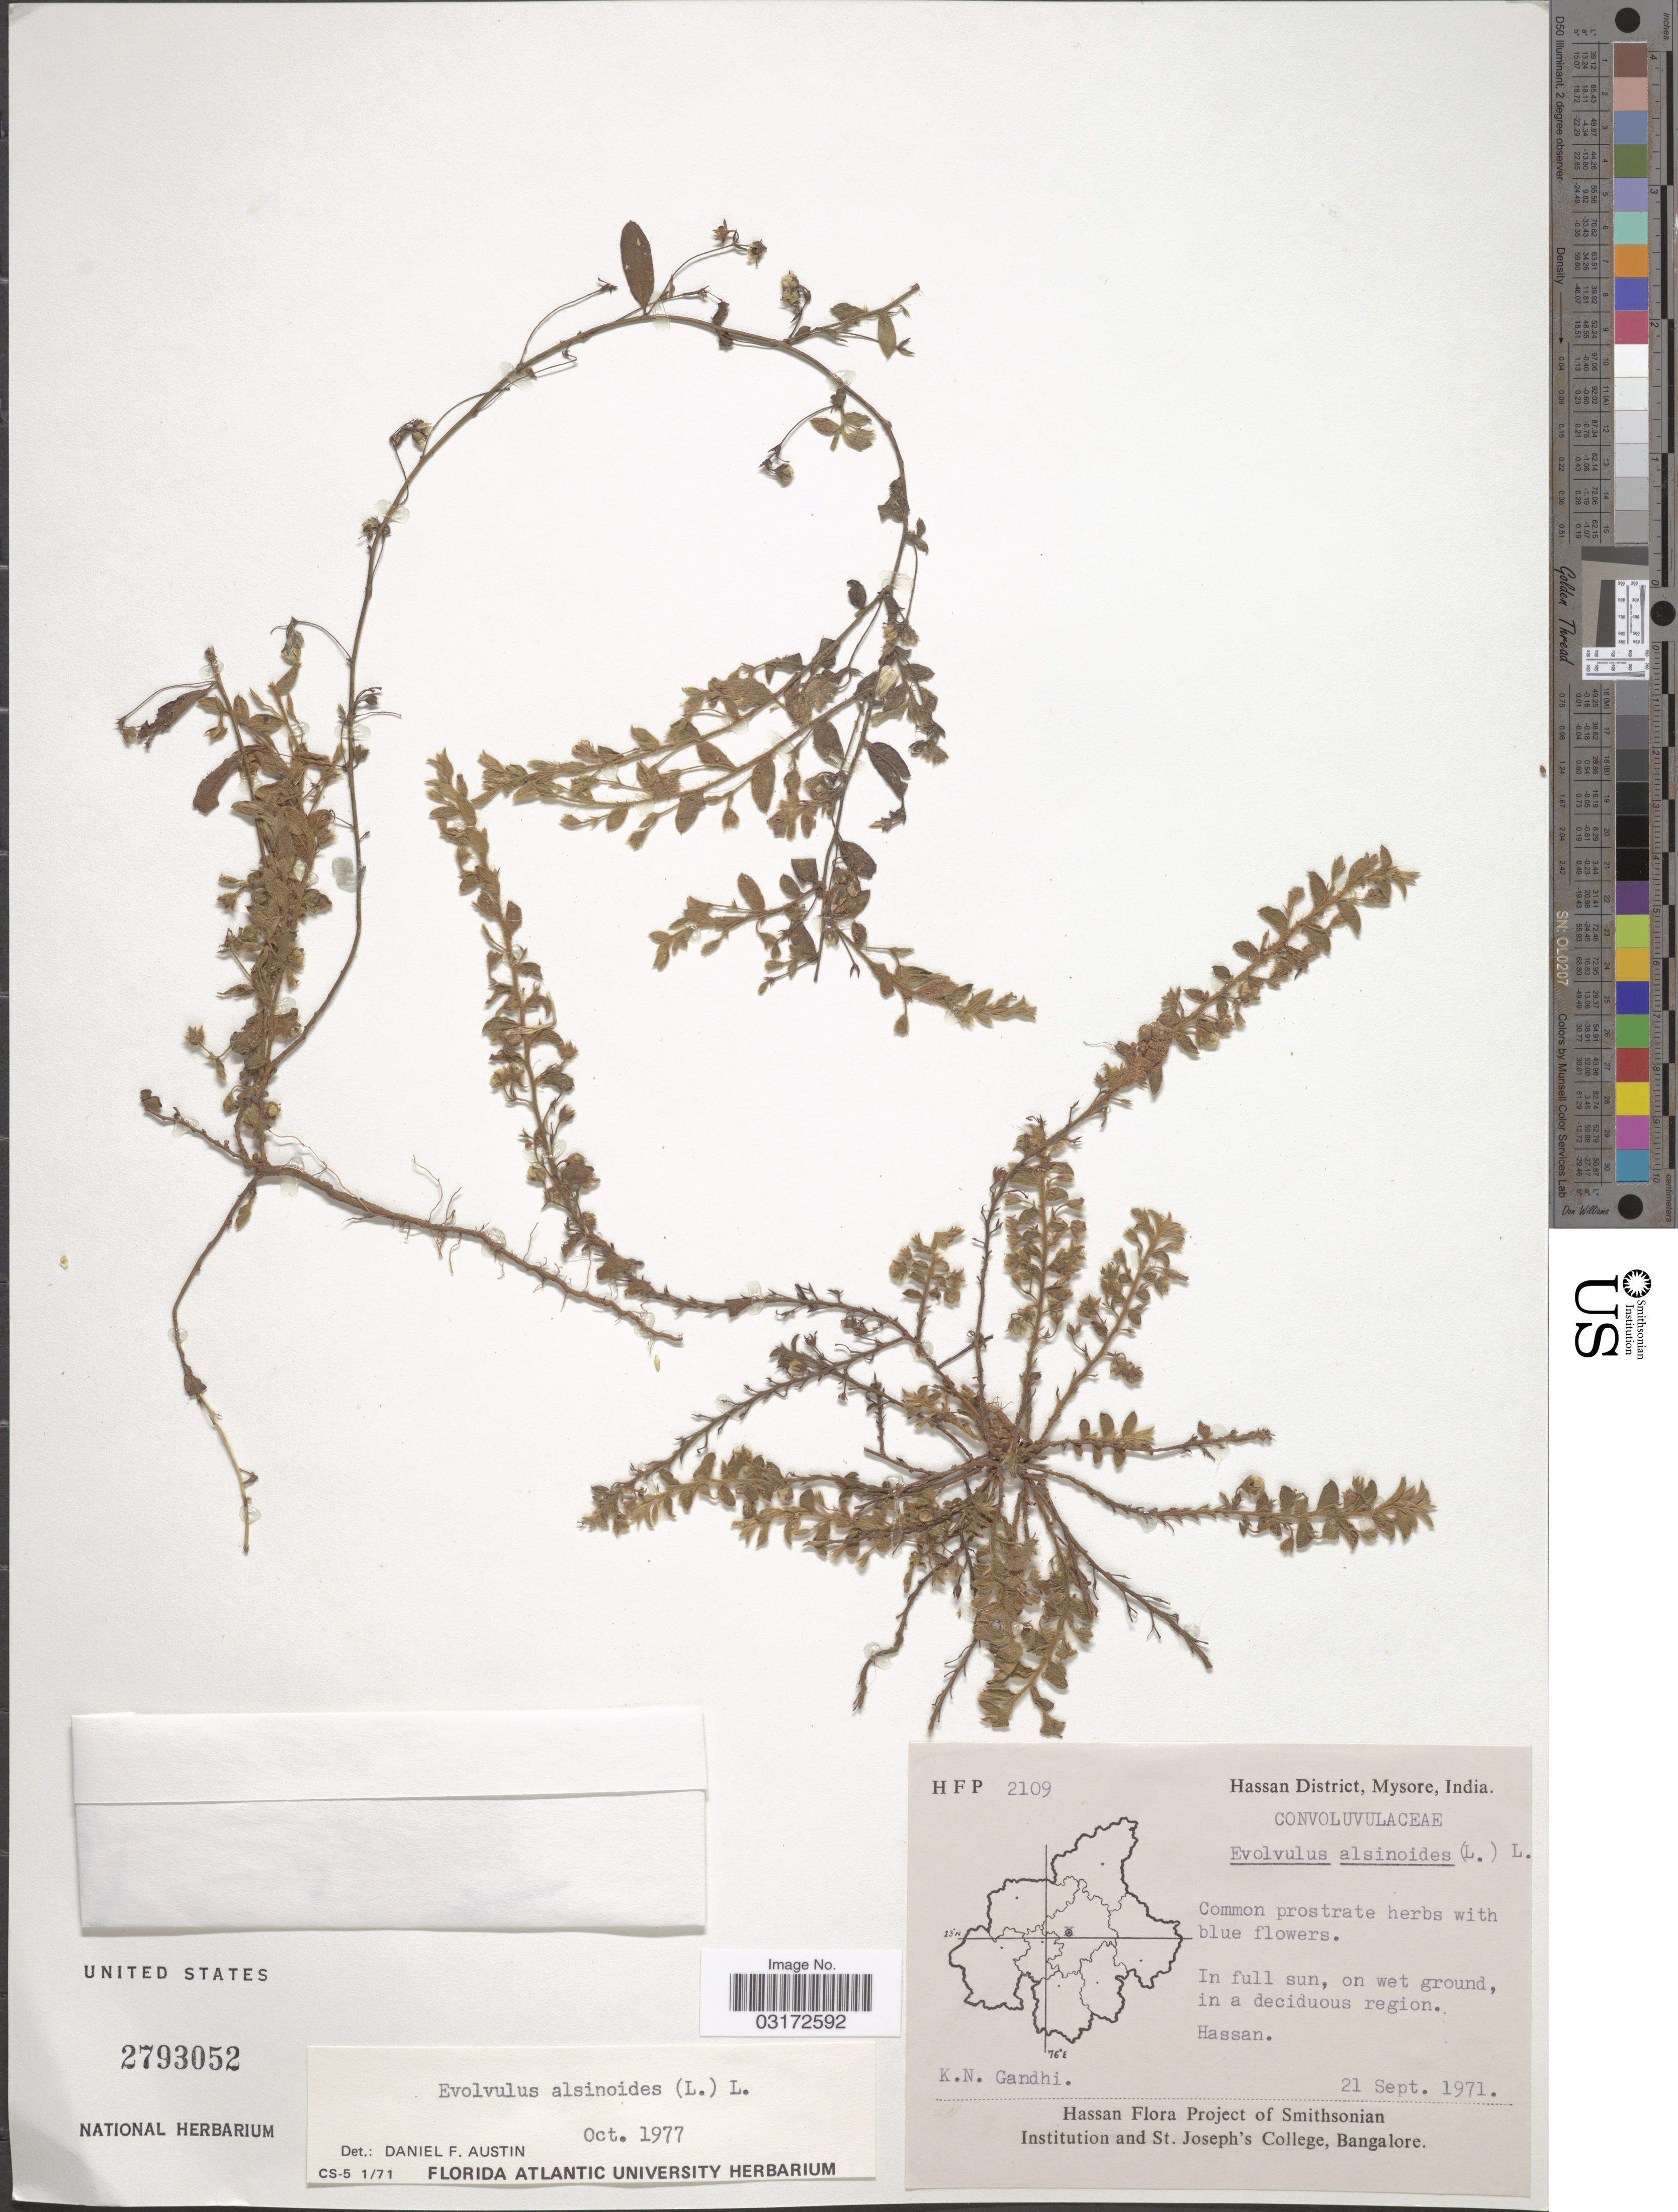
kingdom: Plantae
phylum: Tracheophyta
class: Magnoliopsida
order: Solanales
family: Convolvulaceae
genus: Evolvulus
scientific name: Evolvulus alsinoides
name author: (L.) L.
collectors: K. N. Gandhi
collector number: HFP2109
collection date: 1971-09-21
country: India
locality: Hassan District, Mysore. Hassan.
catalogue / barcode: US 2793052